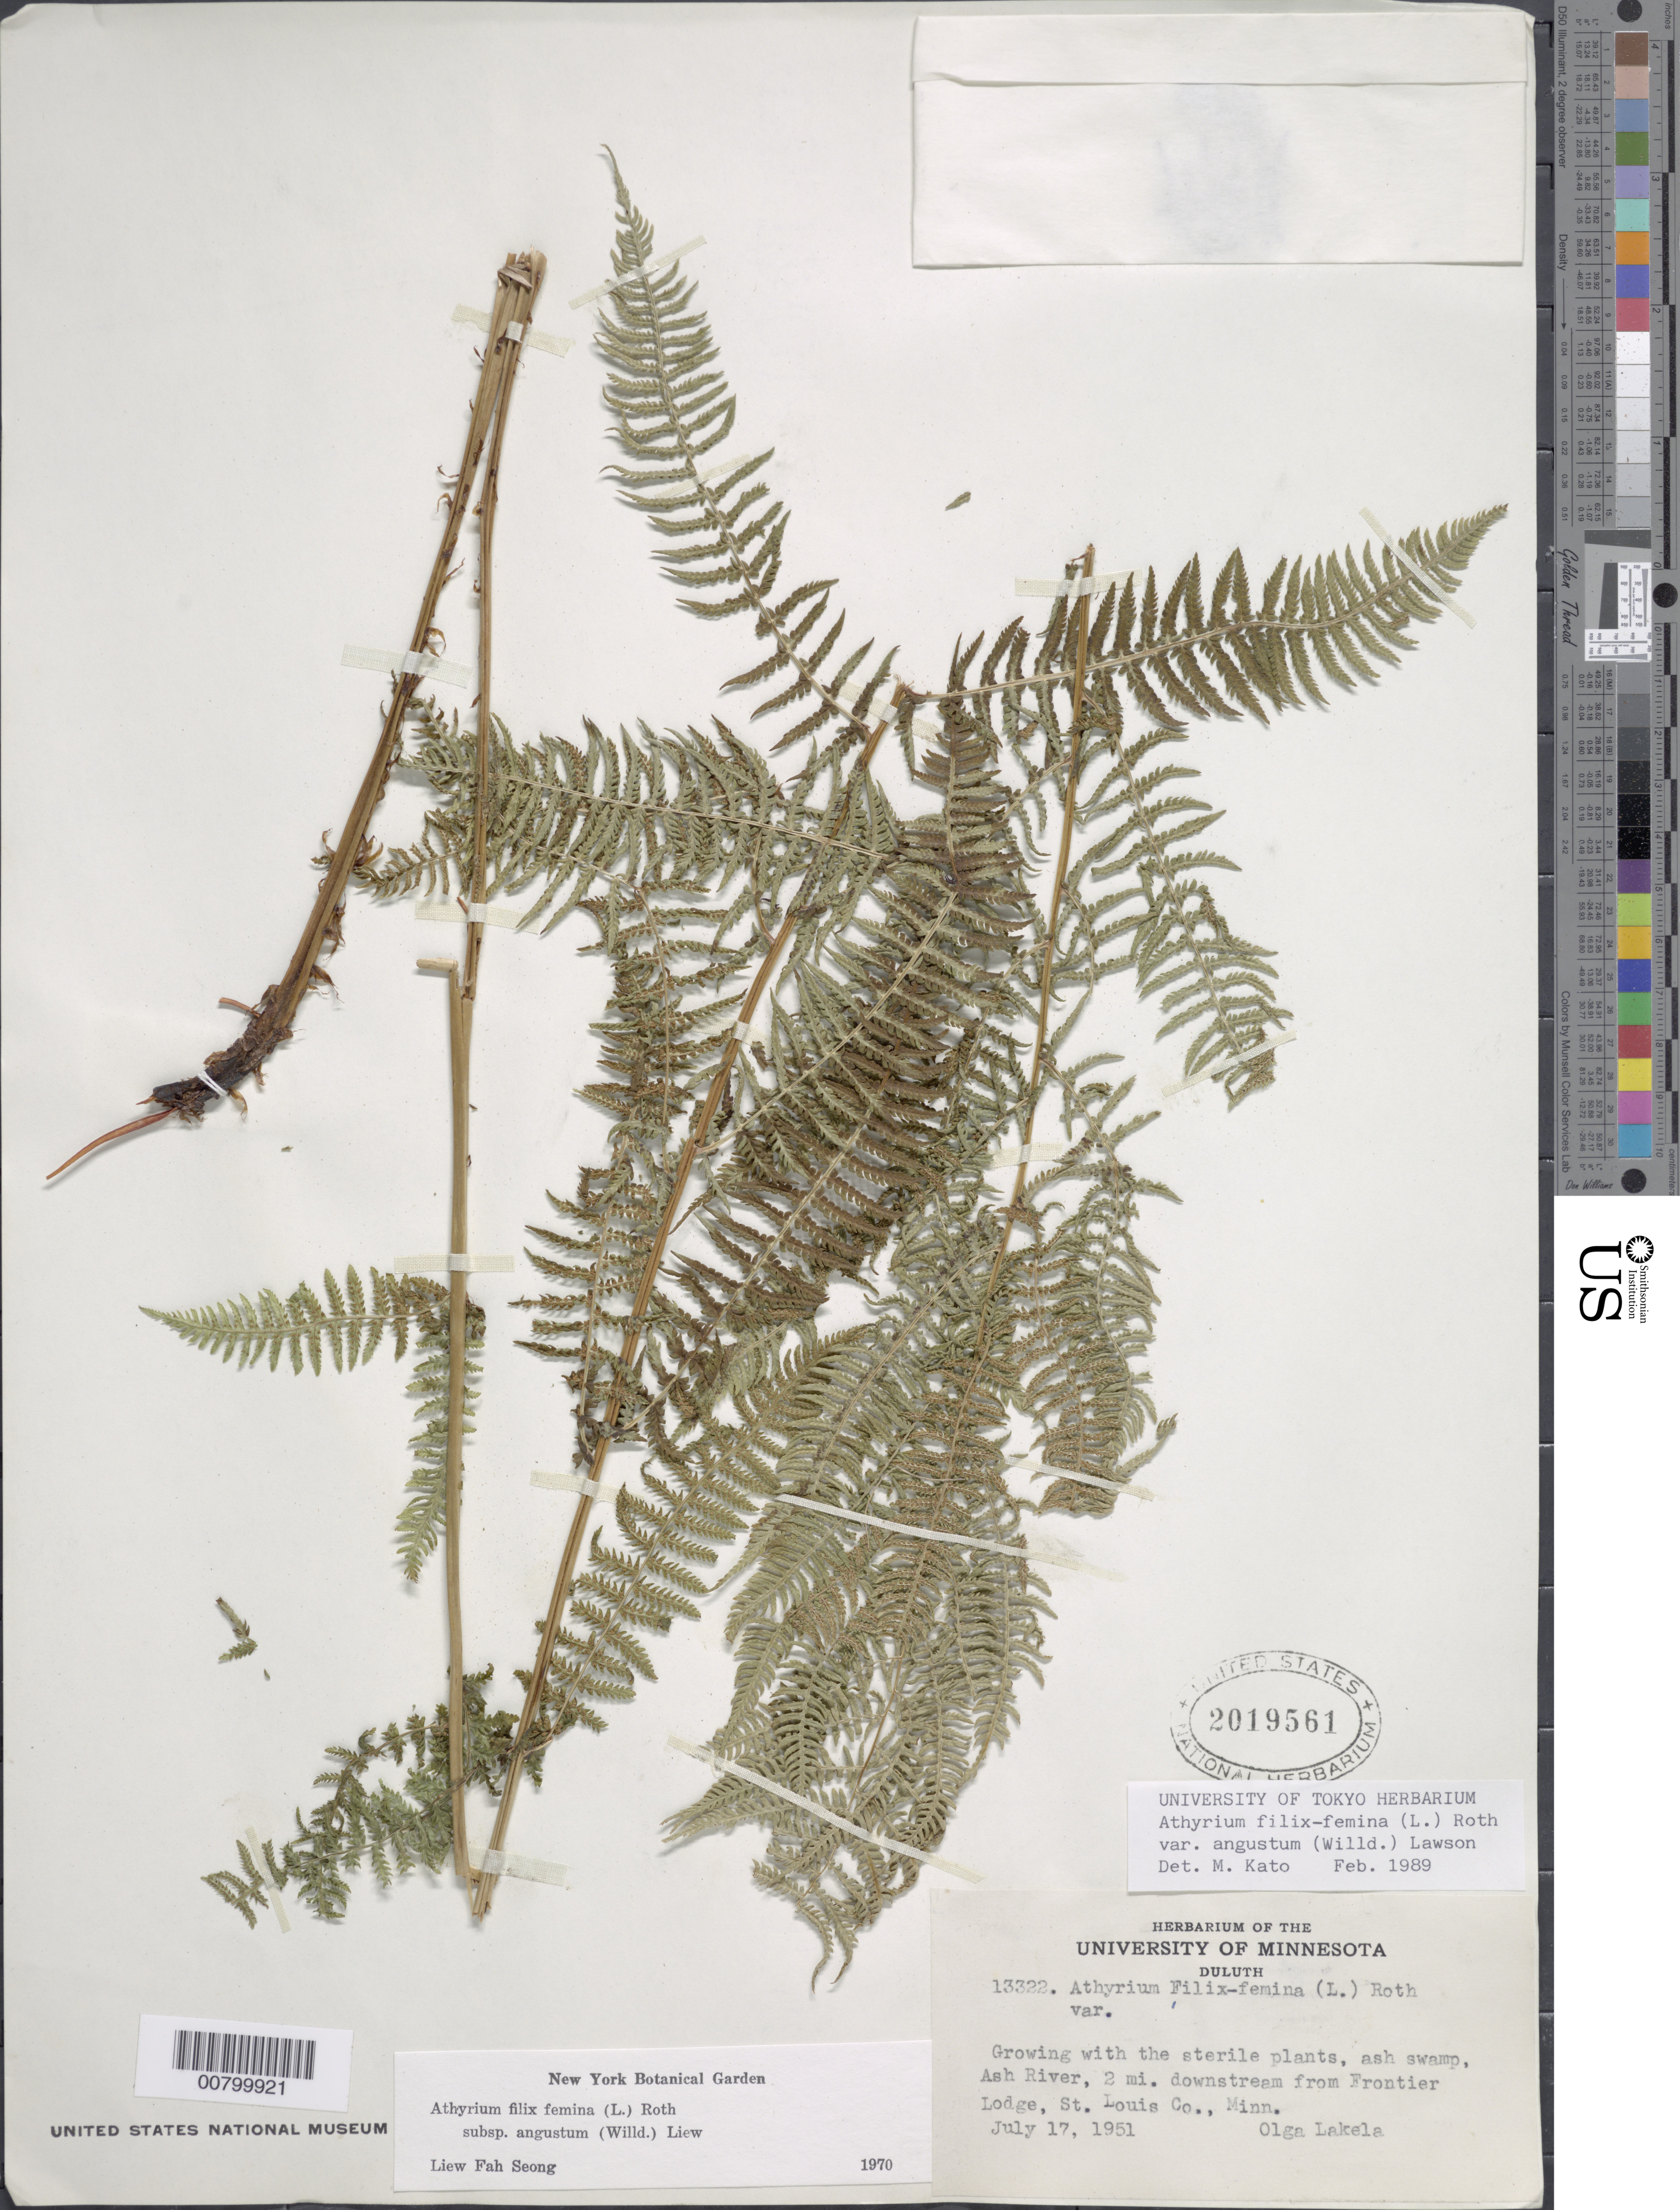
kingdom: Plantae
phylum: Tracheophyta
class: Polypodiopsida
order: Polypodiales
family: Athyriaceae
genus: Athyrium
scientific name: Athyrium filix-femina subsp. angustatum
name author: (Willd.) R.T. Clausen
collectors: O. K. Lakela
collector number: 13322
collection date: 1951-07-17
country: United States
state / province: Minnesota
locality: Growing with the sterile plants, ash swamp, Ash River, 2 mi. downstream from Frontier Lodge, St. Louis Co., Minn.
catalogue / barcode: US 2019561